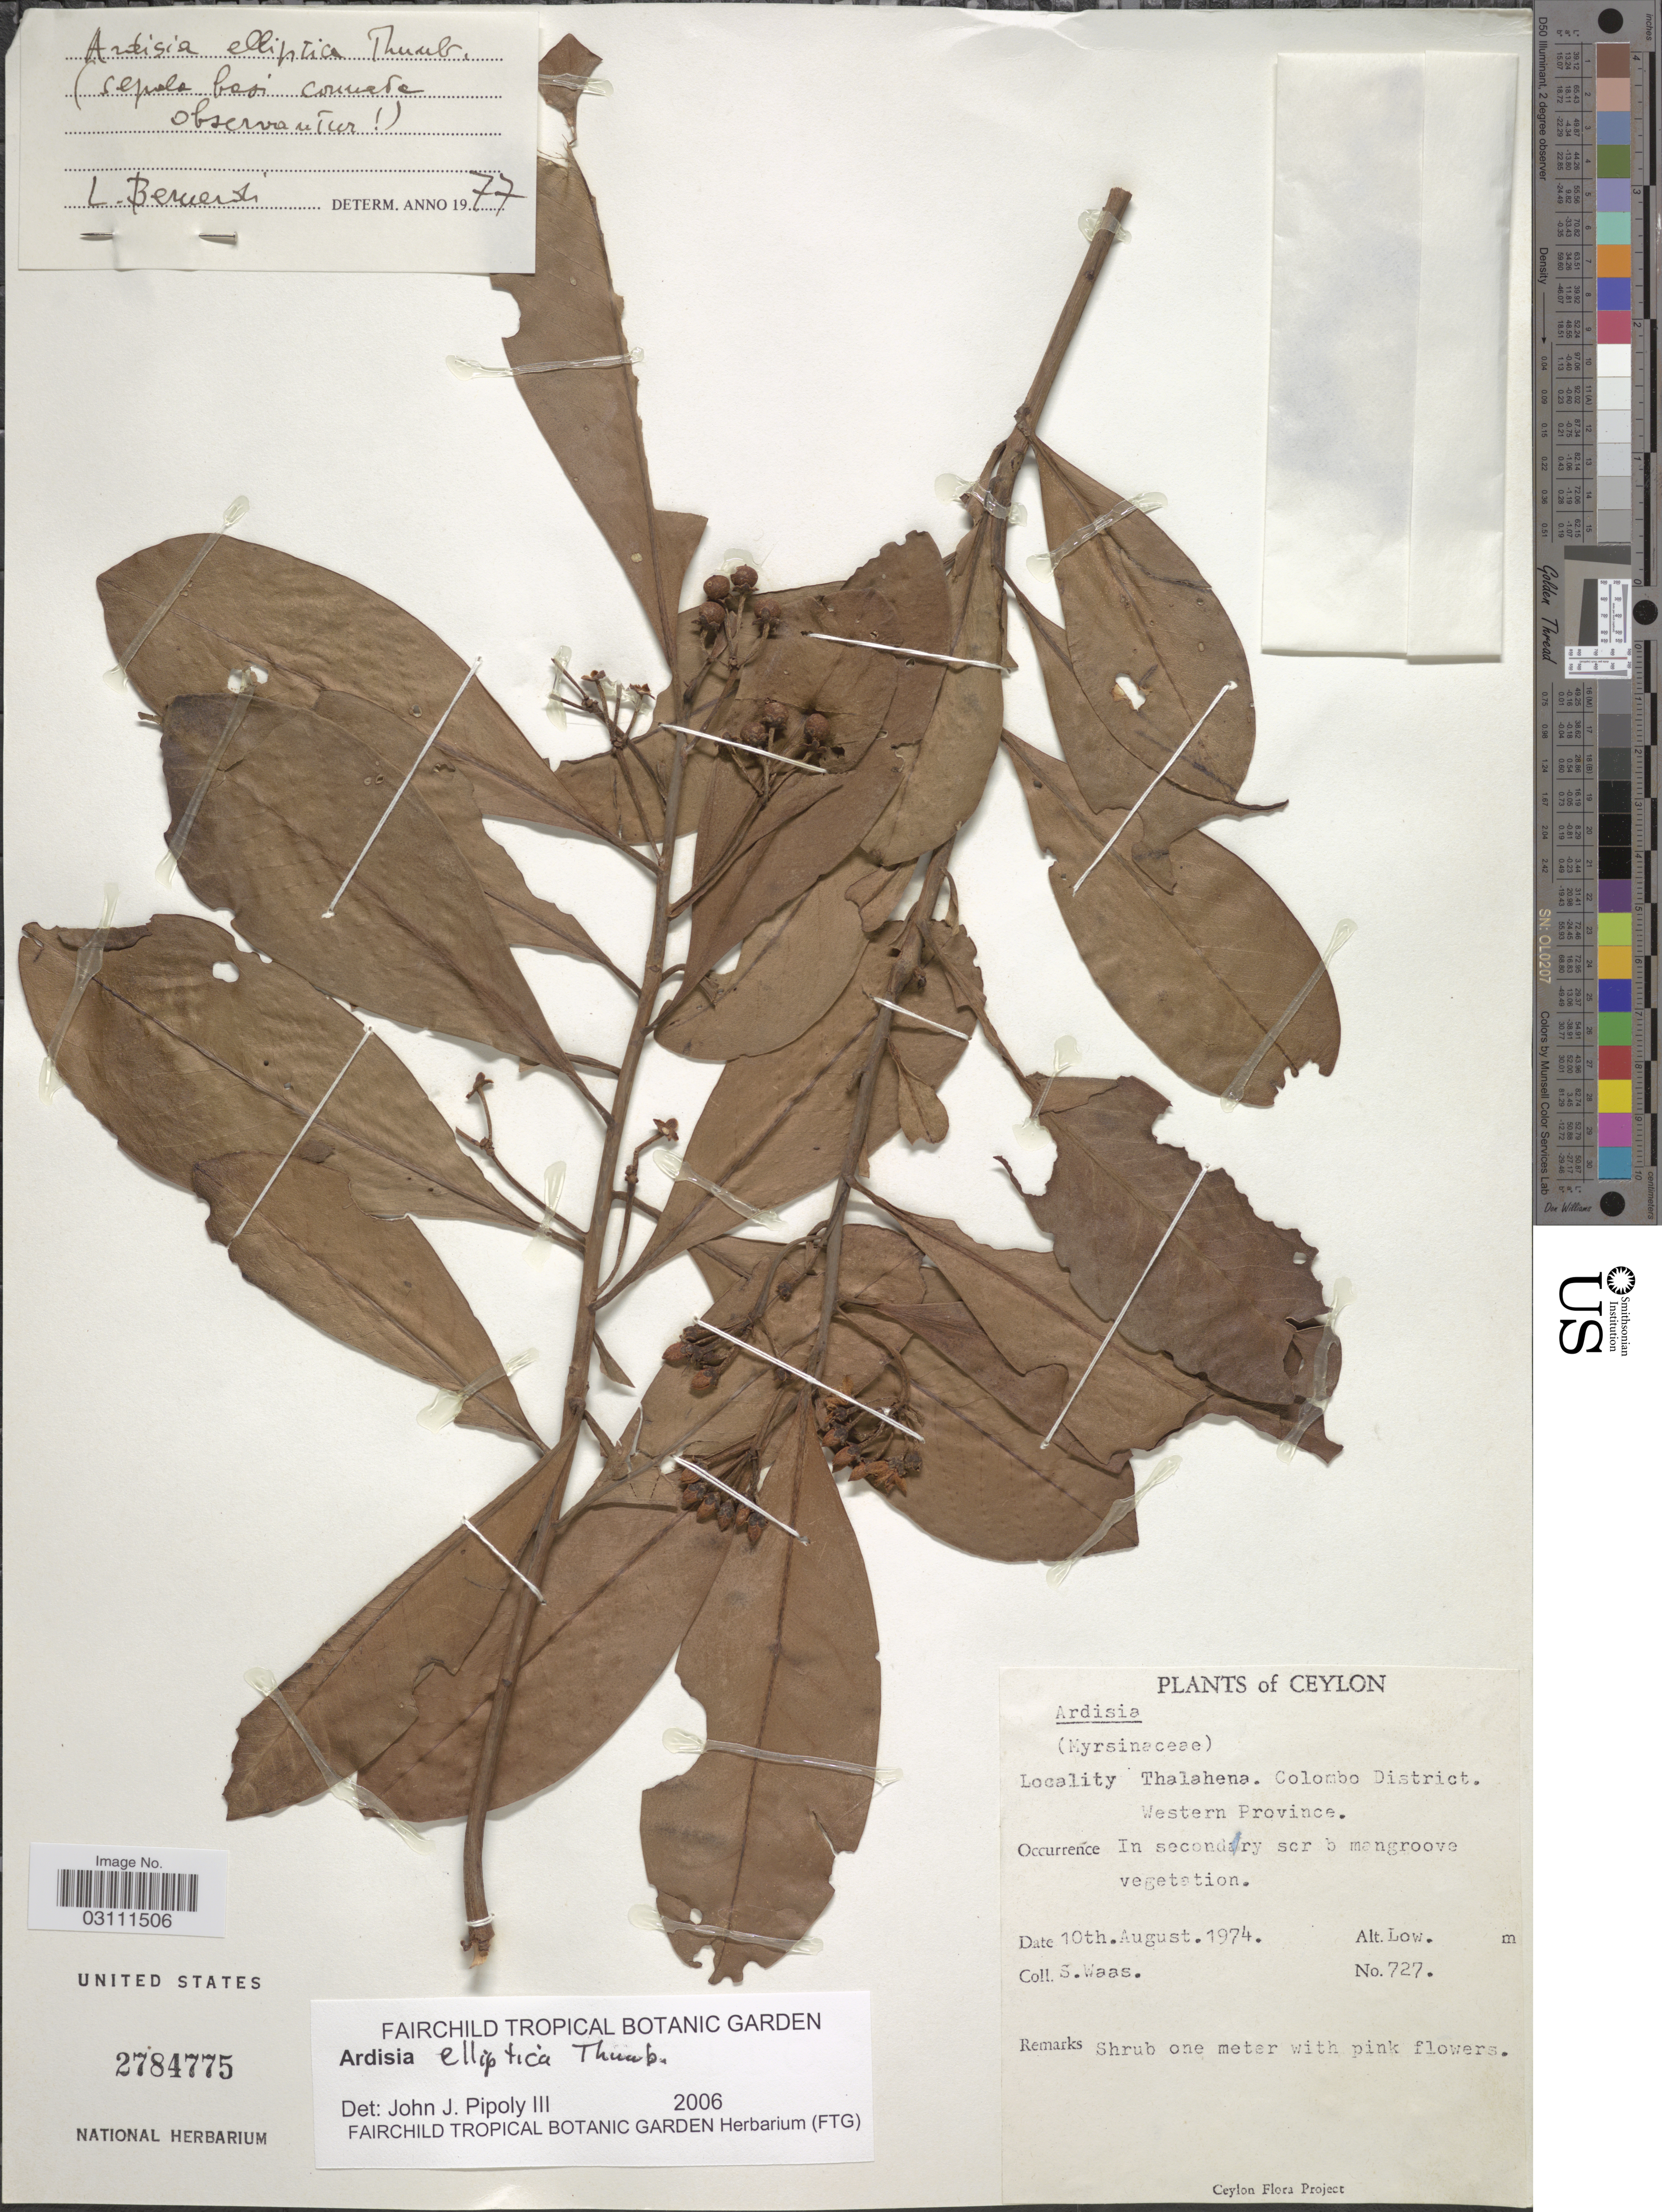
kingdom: Plantae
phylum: Tracheophyta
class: Magnoliopsida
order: Ericales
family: Primulaceae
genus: Ardisia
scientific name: Ardisia elliptica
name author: Thunb.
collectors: S. Waas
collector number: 727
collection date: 1974-08-10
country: Sri Lanka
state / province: Western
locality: Ceylon, Thalahena, Colombo District, Western Province.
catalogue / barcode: US 2784775